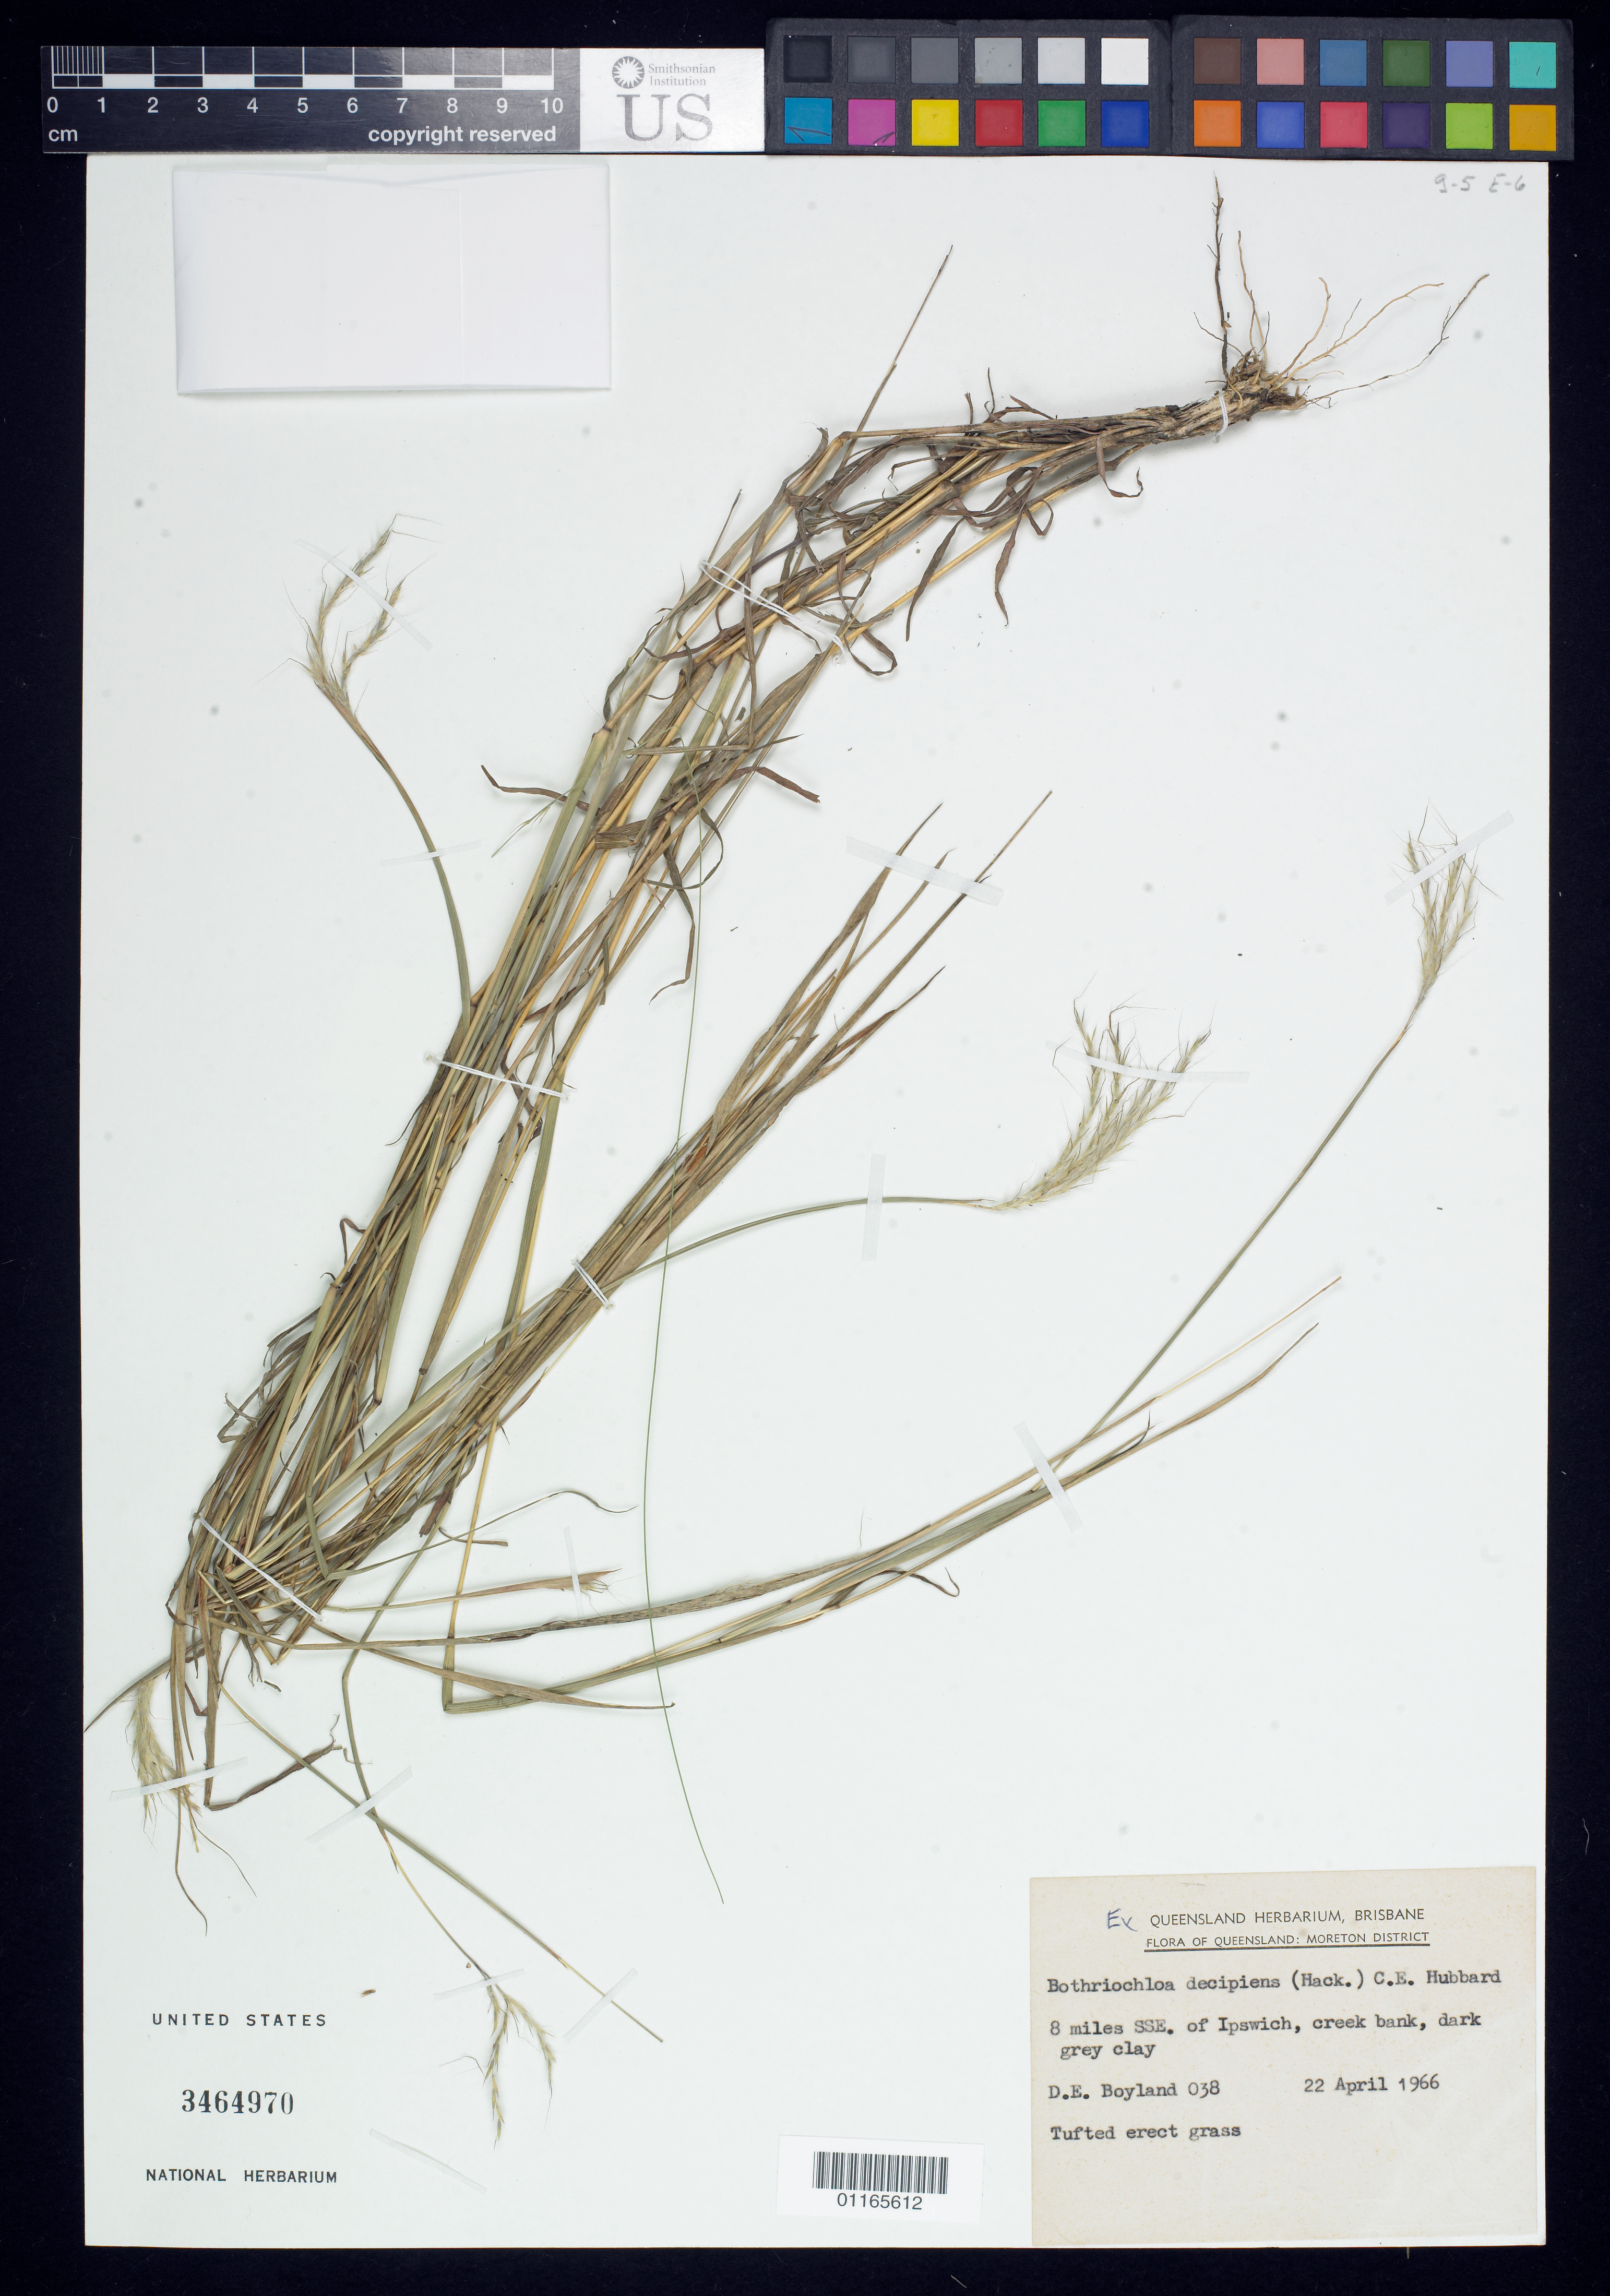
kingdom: Plantae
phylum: Tracheophyta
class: Liliopsida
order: Poales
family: Poaceae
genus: Bothriochloa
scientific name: Bothriochloa decipiens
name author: (Hack.) C. E. Hubb.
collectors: D. Boyland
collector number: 038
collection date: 1966-04-22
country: Australia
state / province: Queensland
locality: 8 miles SSE. of Ipswich, creek bank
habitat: Tufted erect grass, dark grey clay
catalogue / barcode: US 3464970